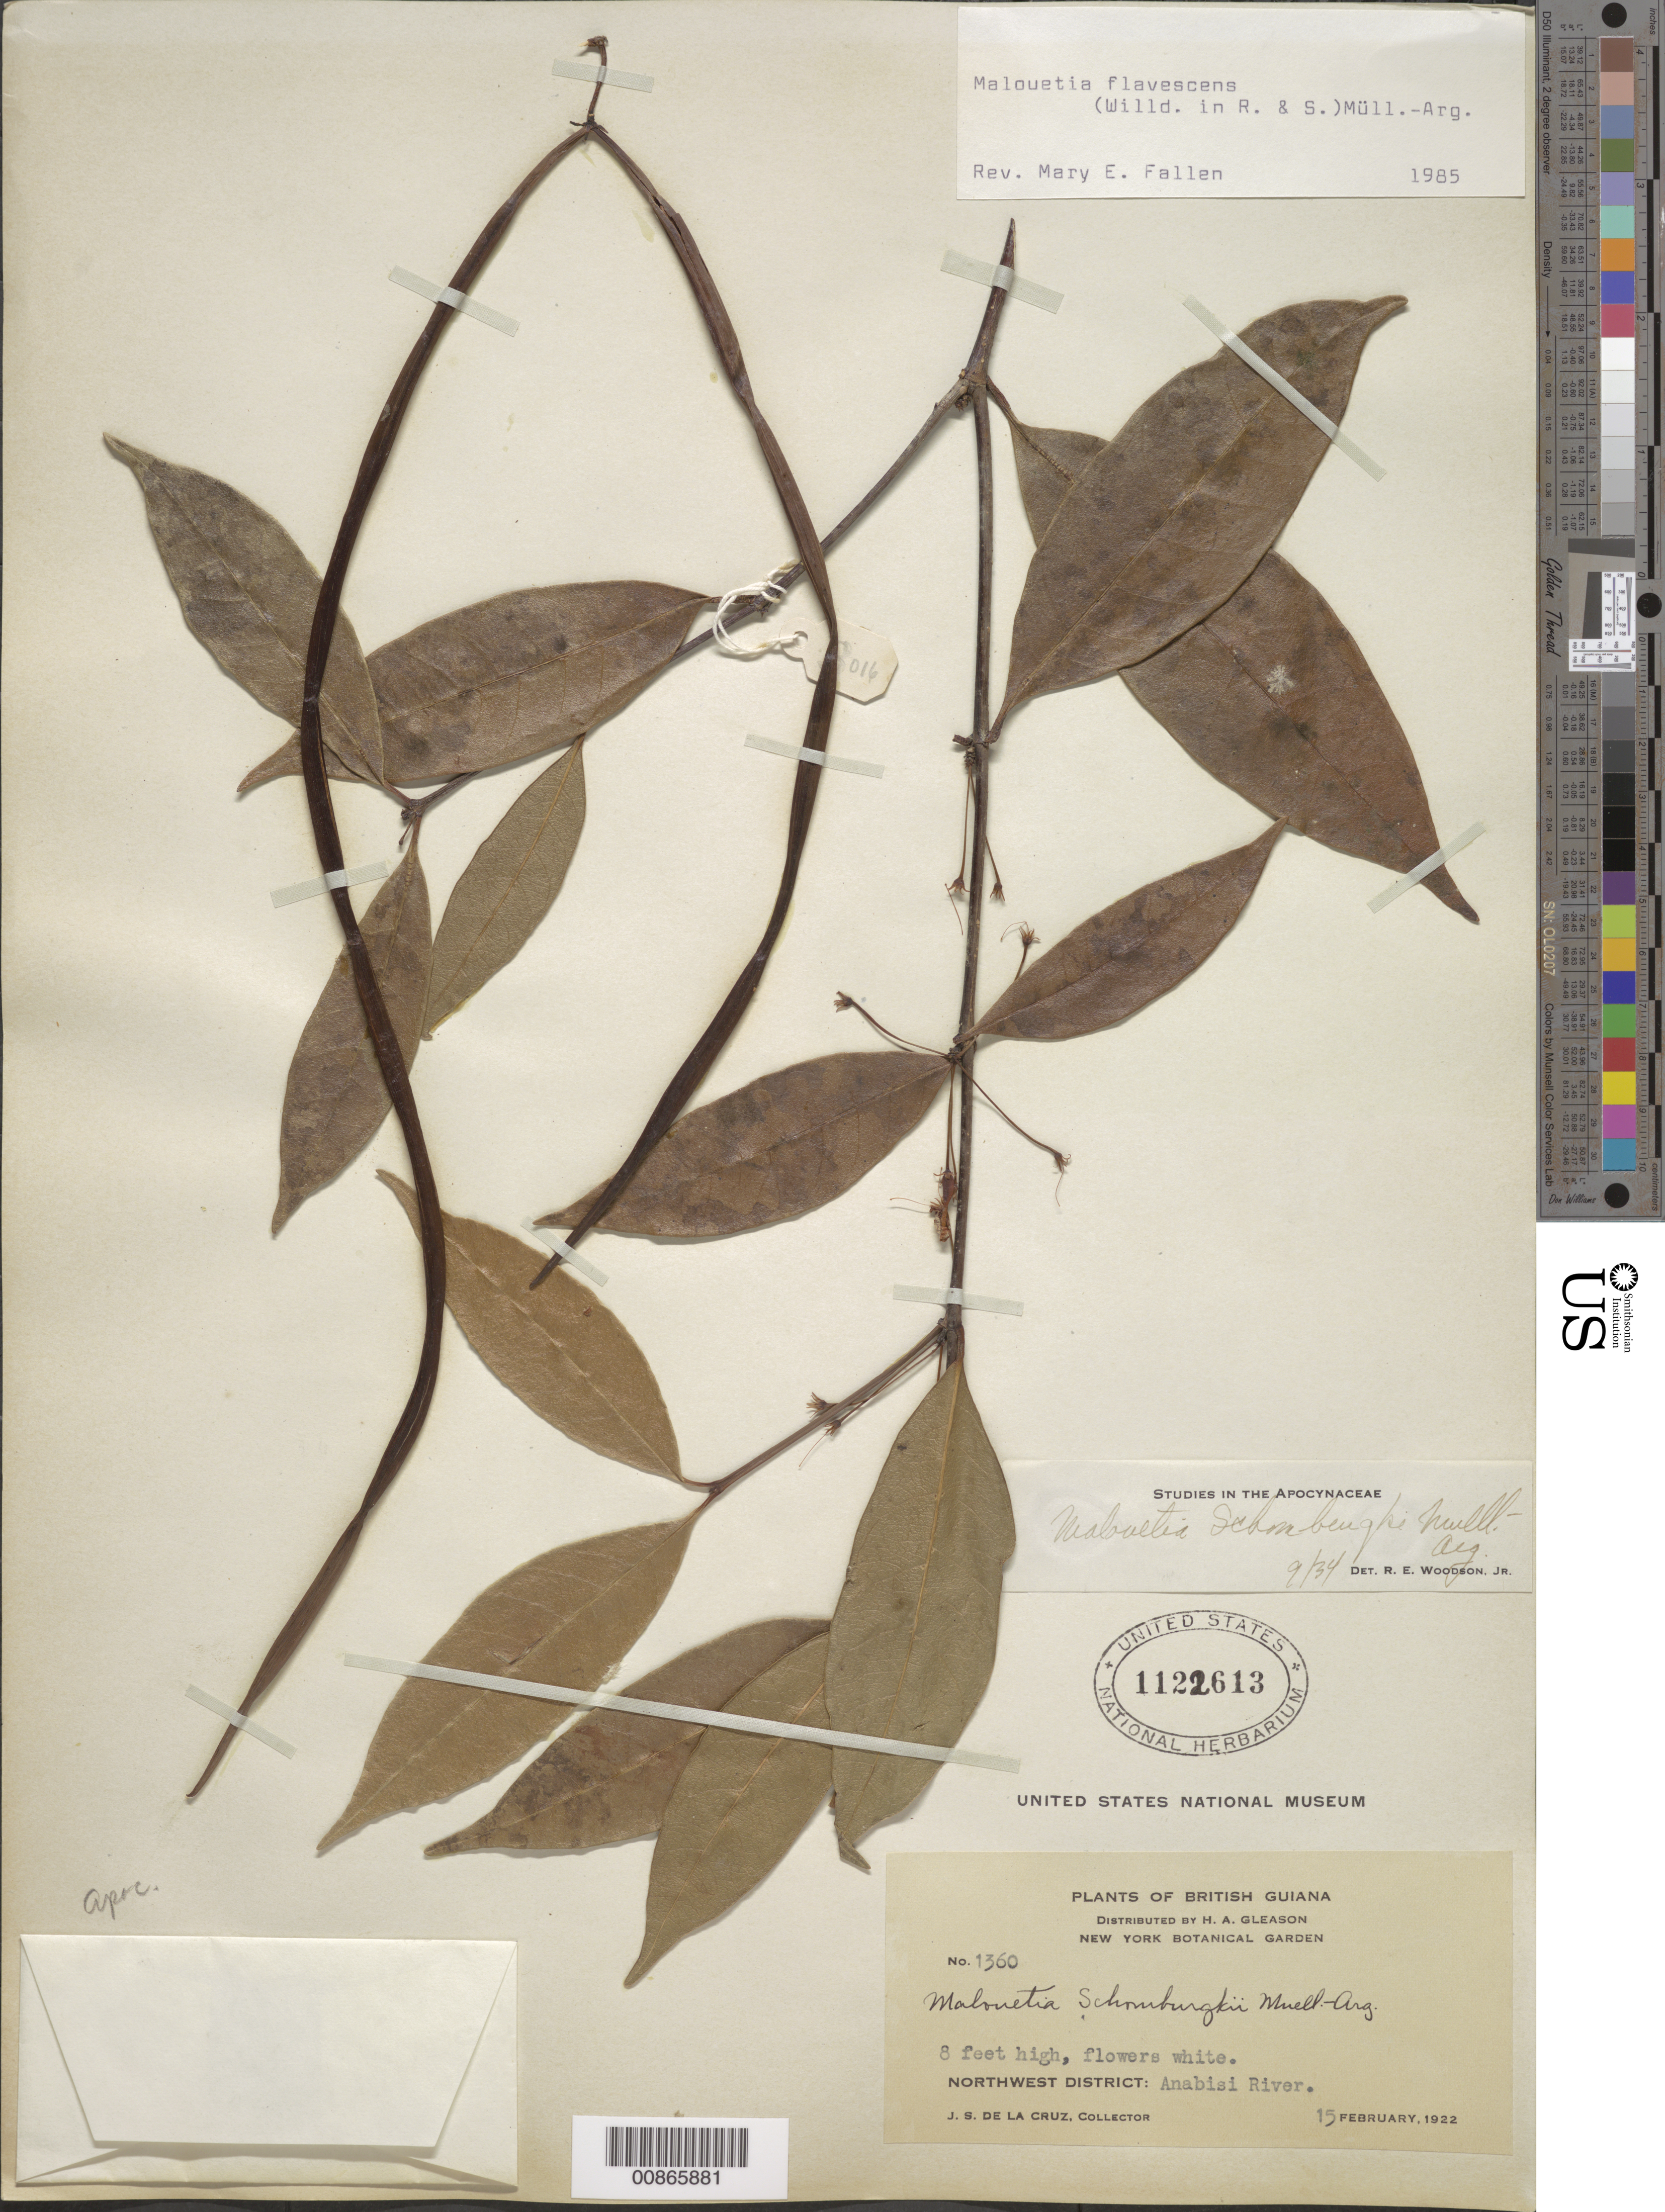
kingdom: Plantae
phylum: Tracheophyta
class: Magnoliopsida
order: Gentianales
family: Apocynaceae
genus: Malouetia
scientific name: Malouetia flavescens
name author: (Willd. ex Roemer & Schult.) Müll. Arg.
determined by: Fallen, M. E.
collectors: J. S. de la Cruz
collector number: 1360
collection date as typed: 15-Feb-22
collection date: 1922-02-15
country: Guyana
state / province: Barima-Waini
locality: Anabisi River, Northwest District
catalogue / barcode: US 1122613